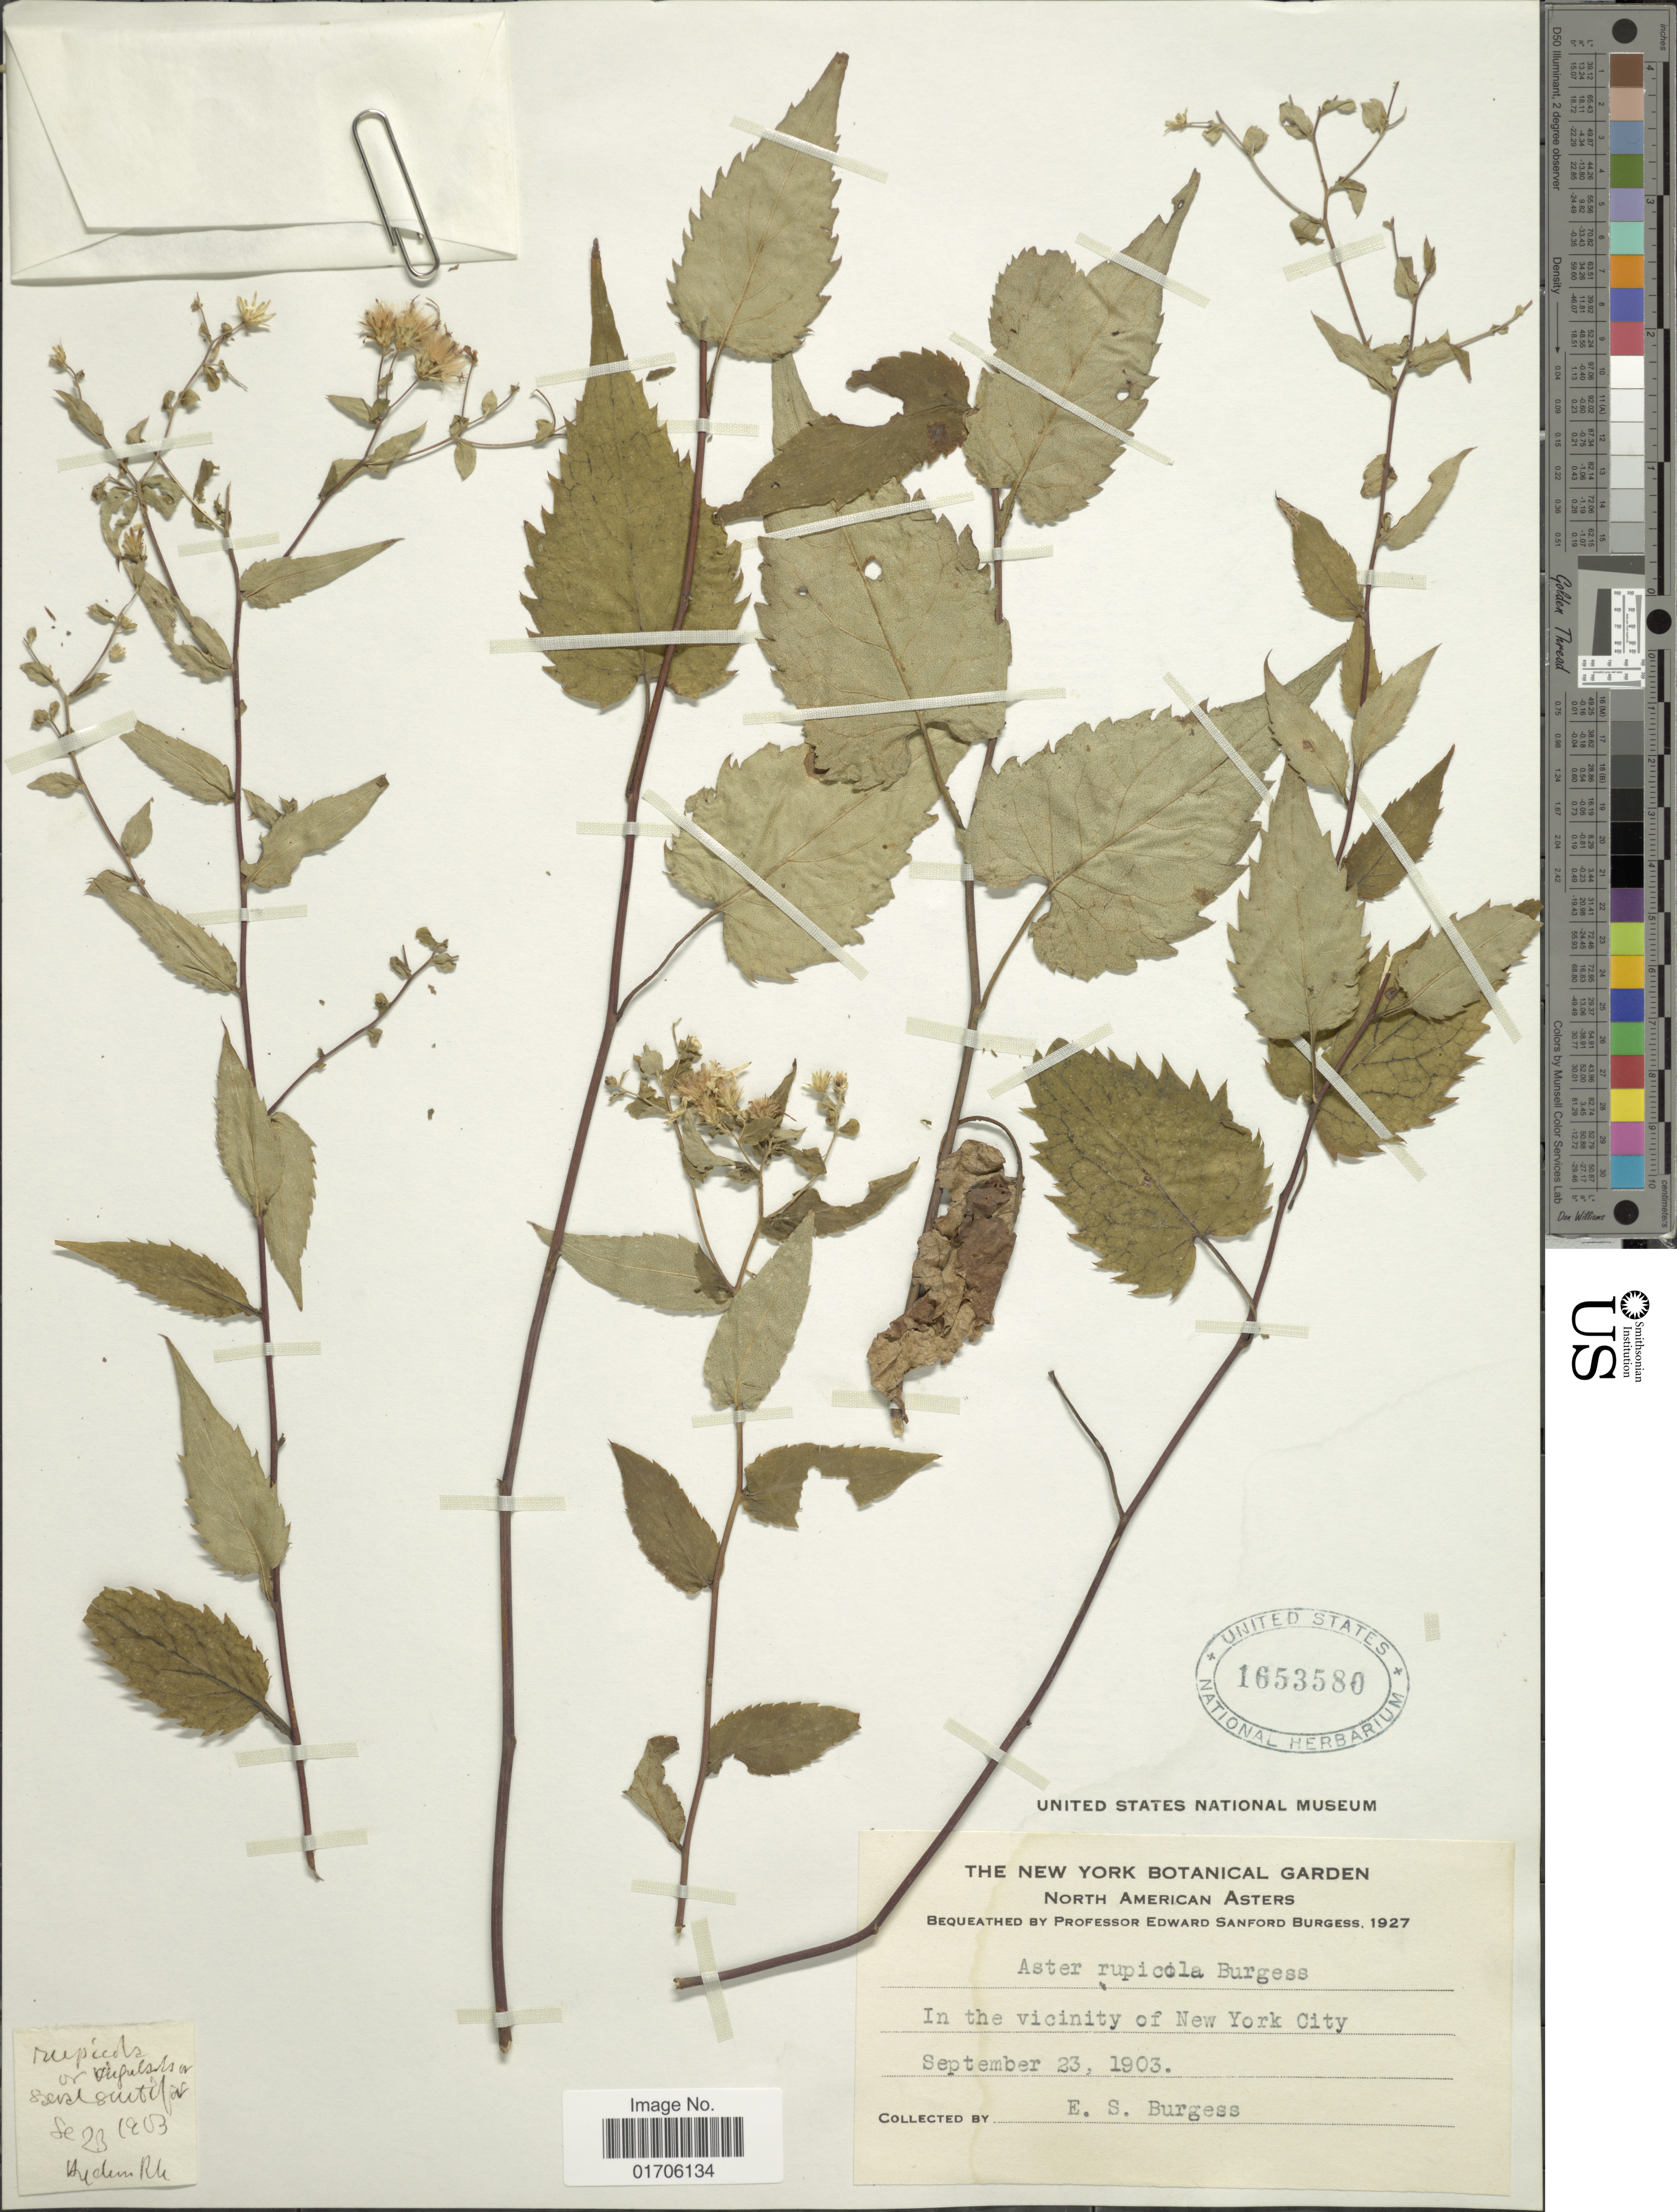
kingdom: Plantae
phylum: Tracheophyta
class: Magnoliopsida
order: Asterales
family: Asteraceae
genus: Aster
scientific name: Aster rupicola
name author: E.S. Burgess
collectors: E. Burgess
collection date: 1903-09-23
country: United States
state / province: New York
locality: In the vicinity of New York City.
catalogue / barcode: US 1653580